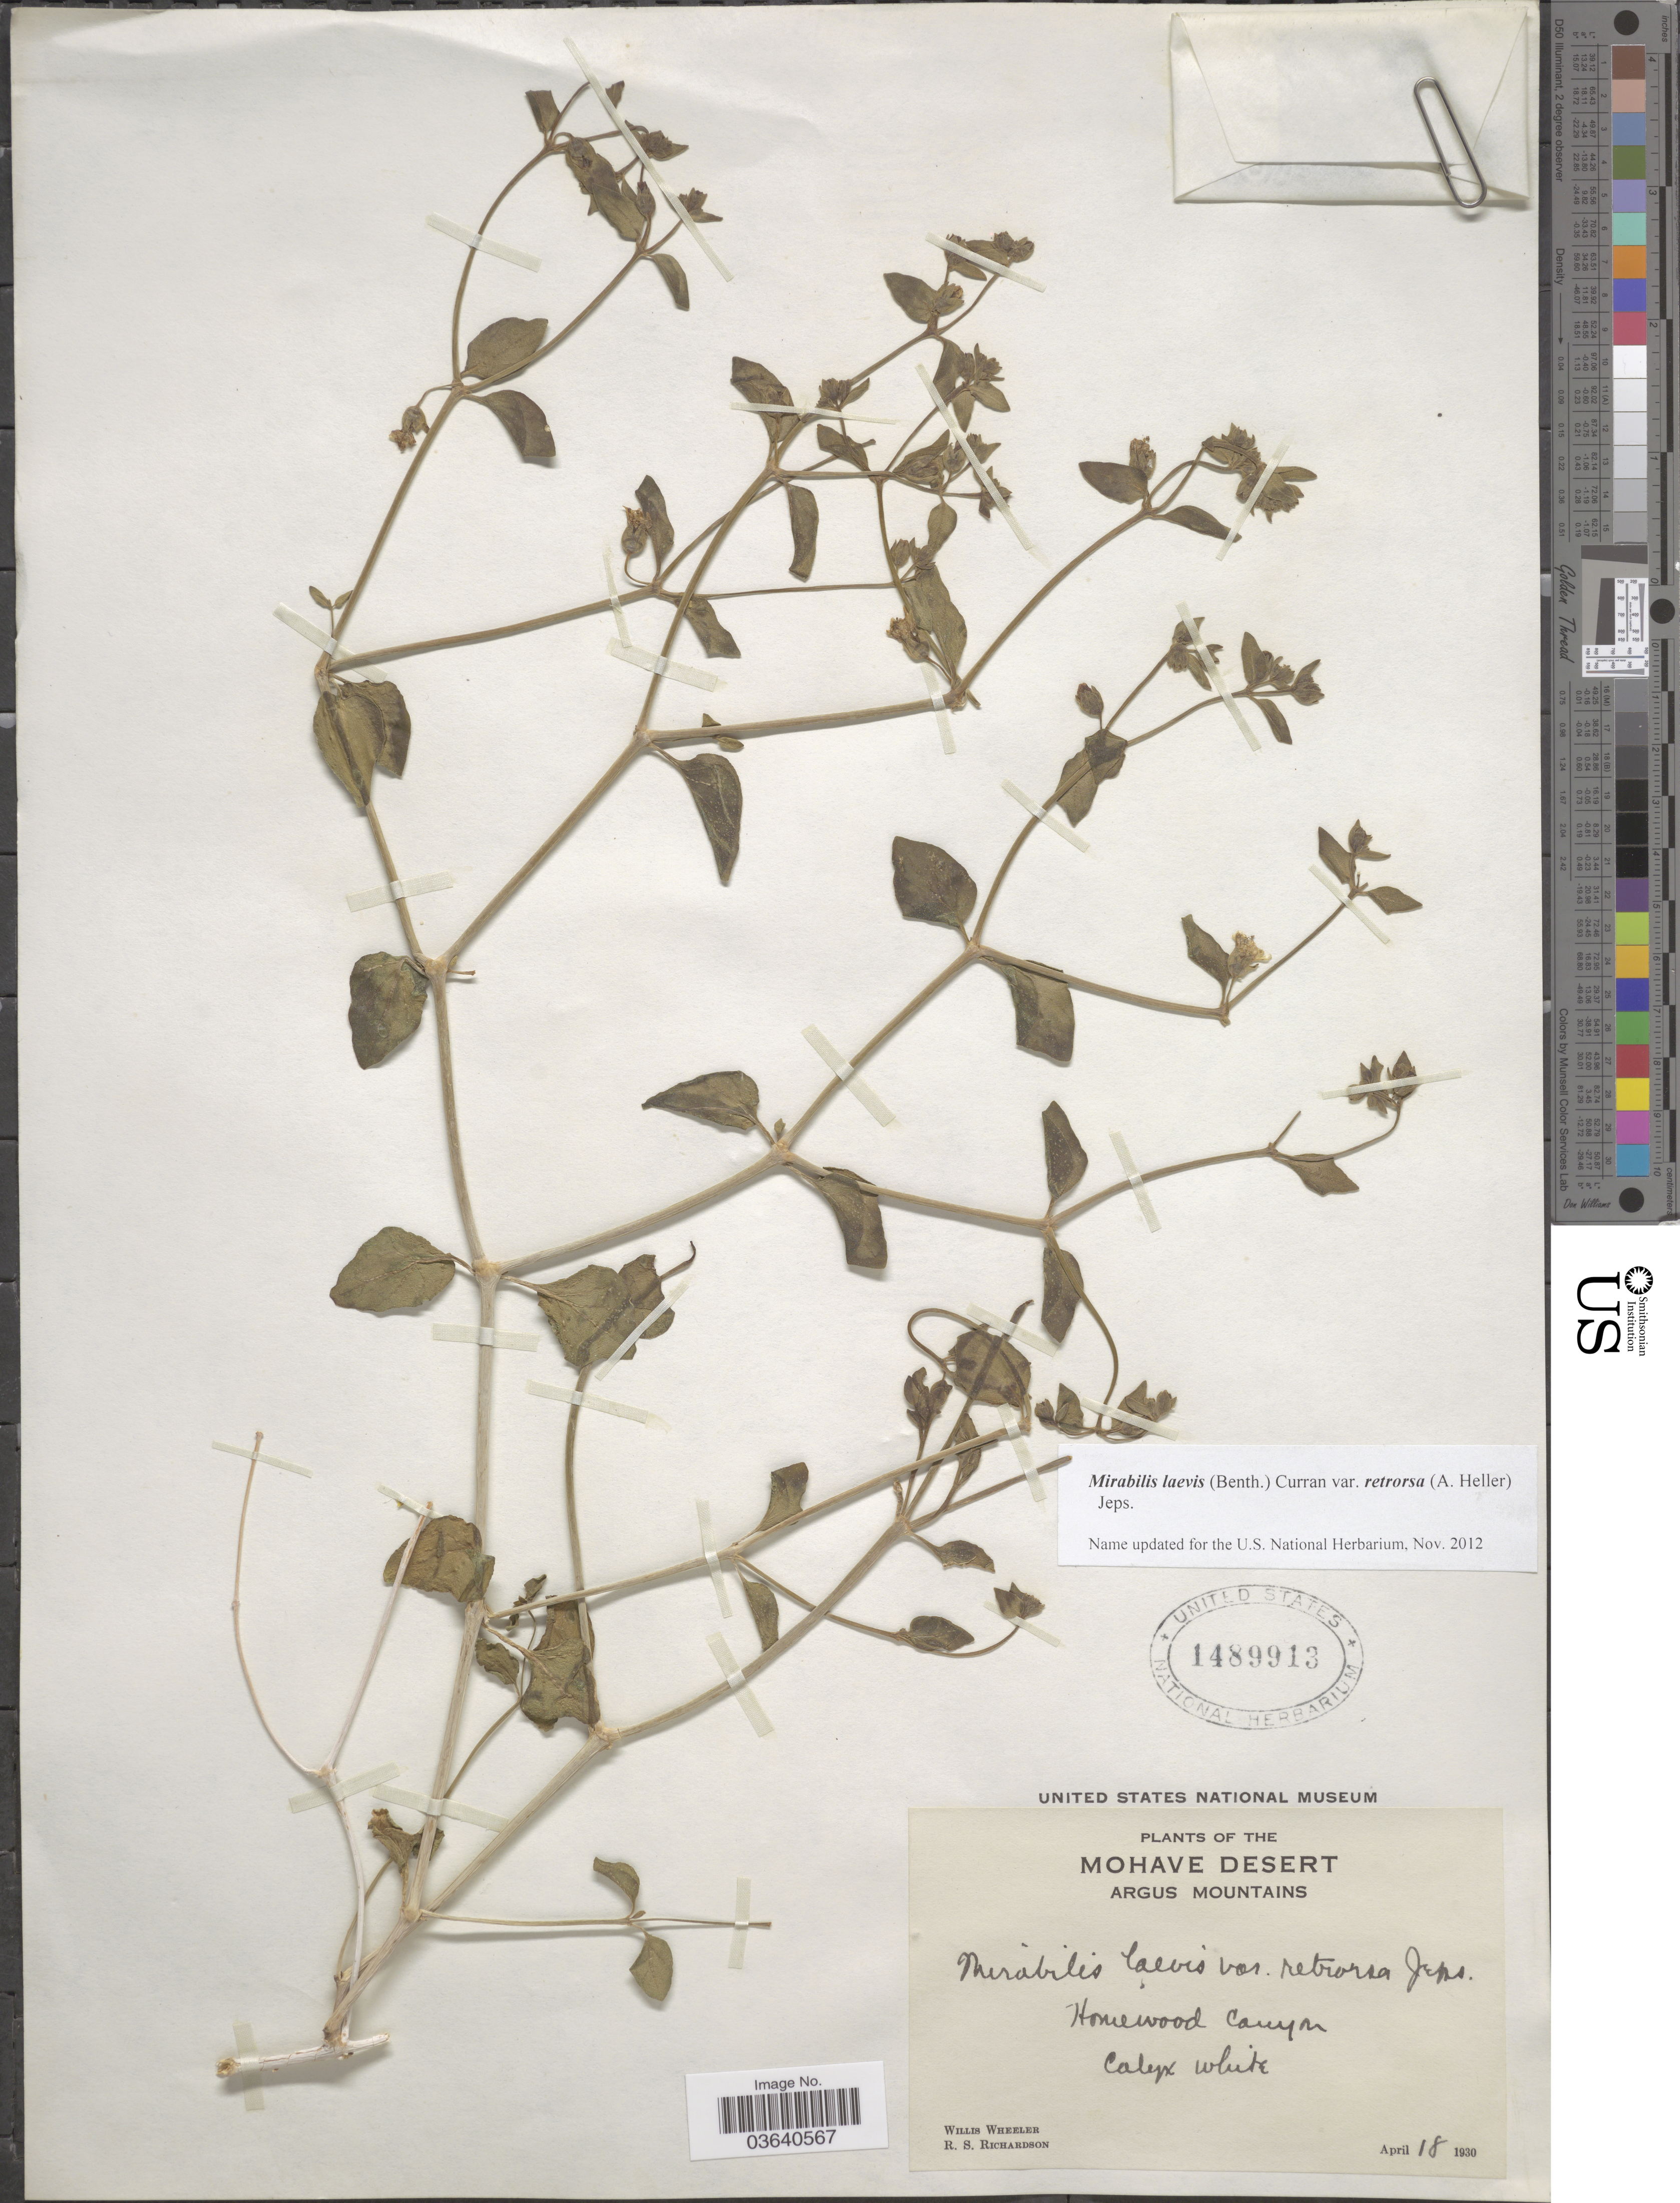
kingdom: Plantae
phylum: Tracheophyta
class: Magnoliopsida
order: Caryophyllales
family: Nyctaginaceae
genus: Mirabilis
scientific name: Mirabilis laevis var. retrorsa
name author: (A. Heller) Jeps.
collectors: W. Wheeler & R. Richardson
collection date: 1930-04-18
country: United States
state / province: California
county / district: Kern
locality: The Mohave Desert. Argus Mountains. Homewood Canyon.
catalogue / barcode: US 1489913